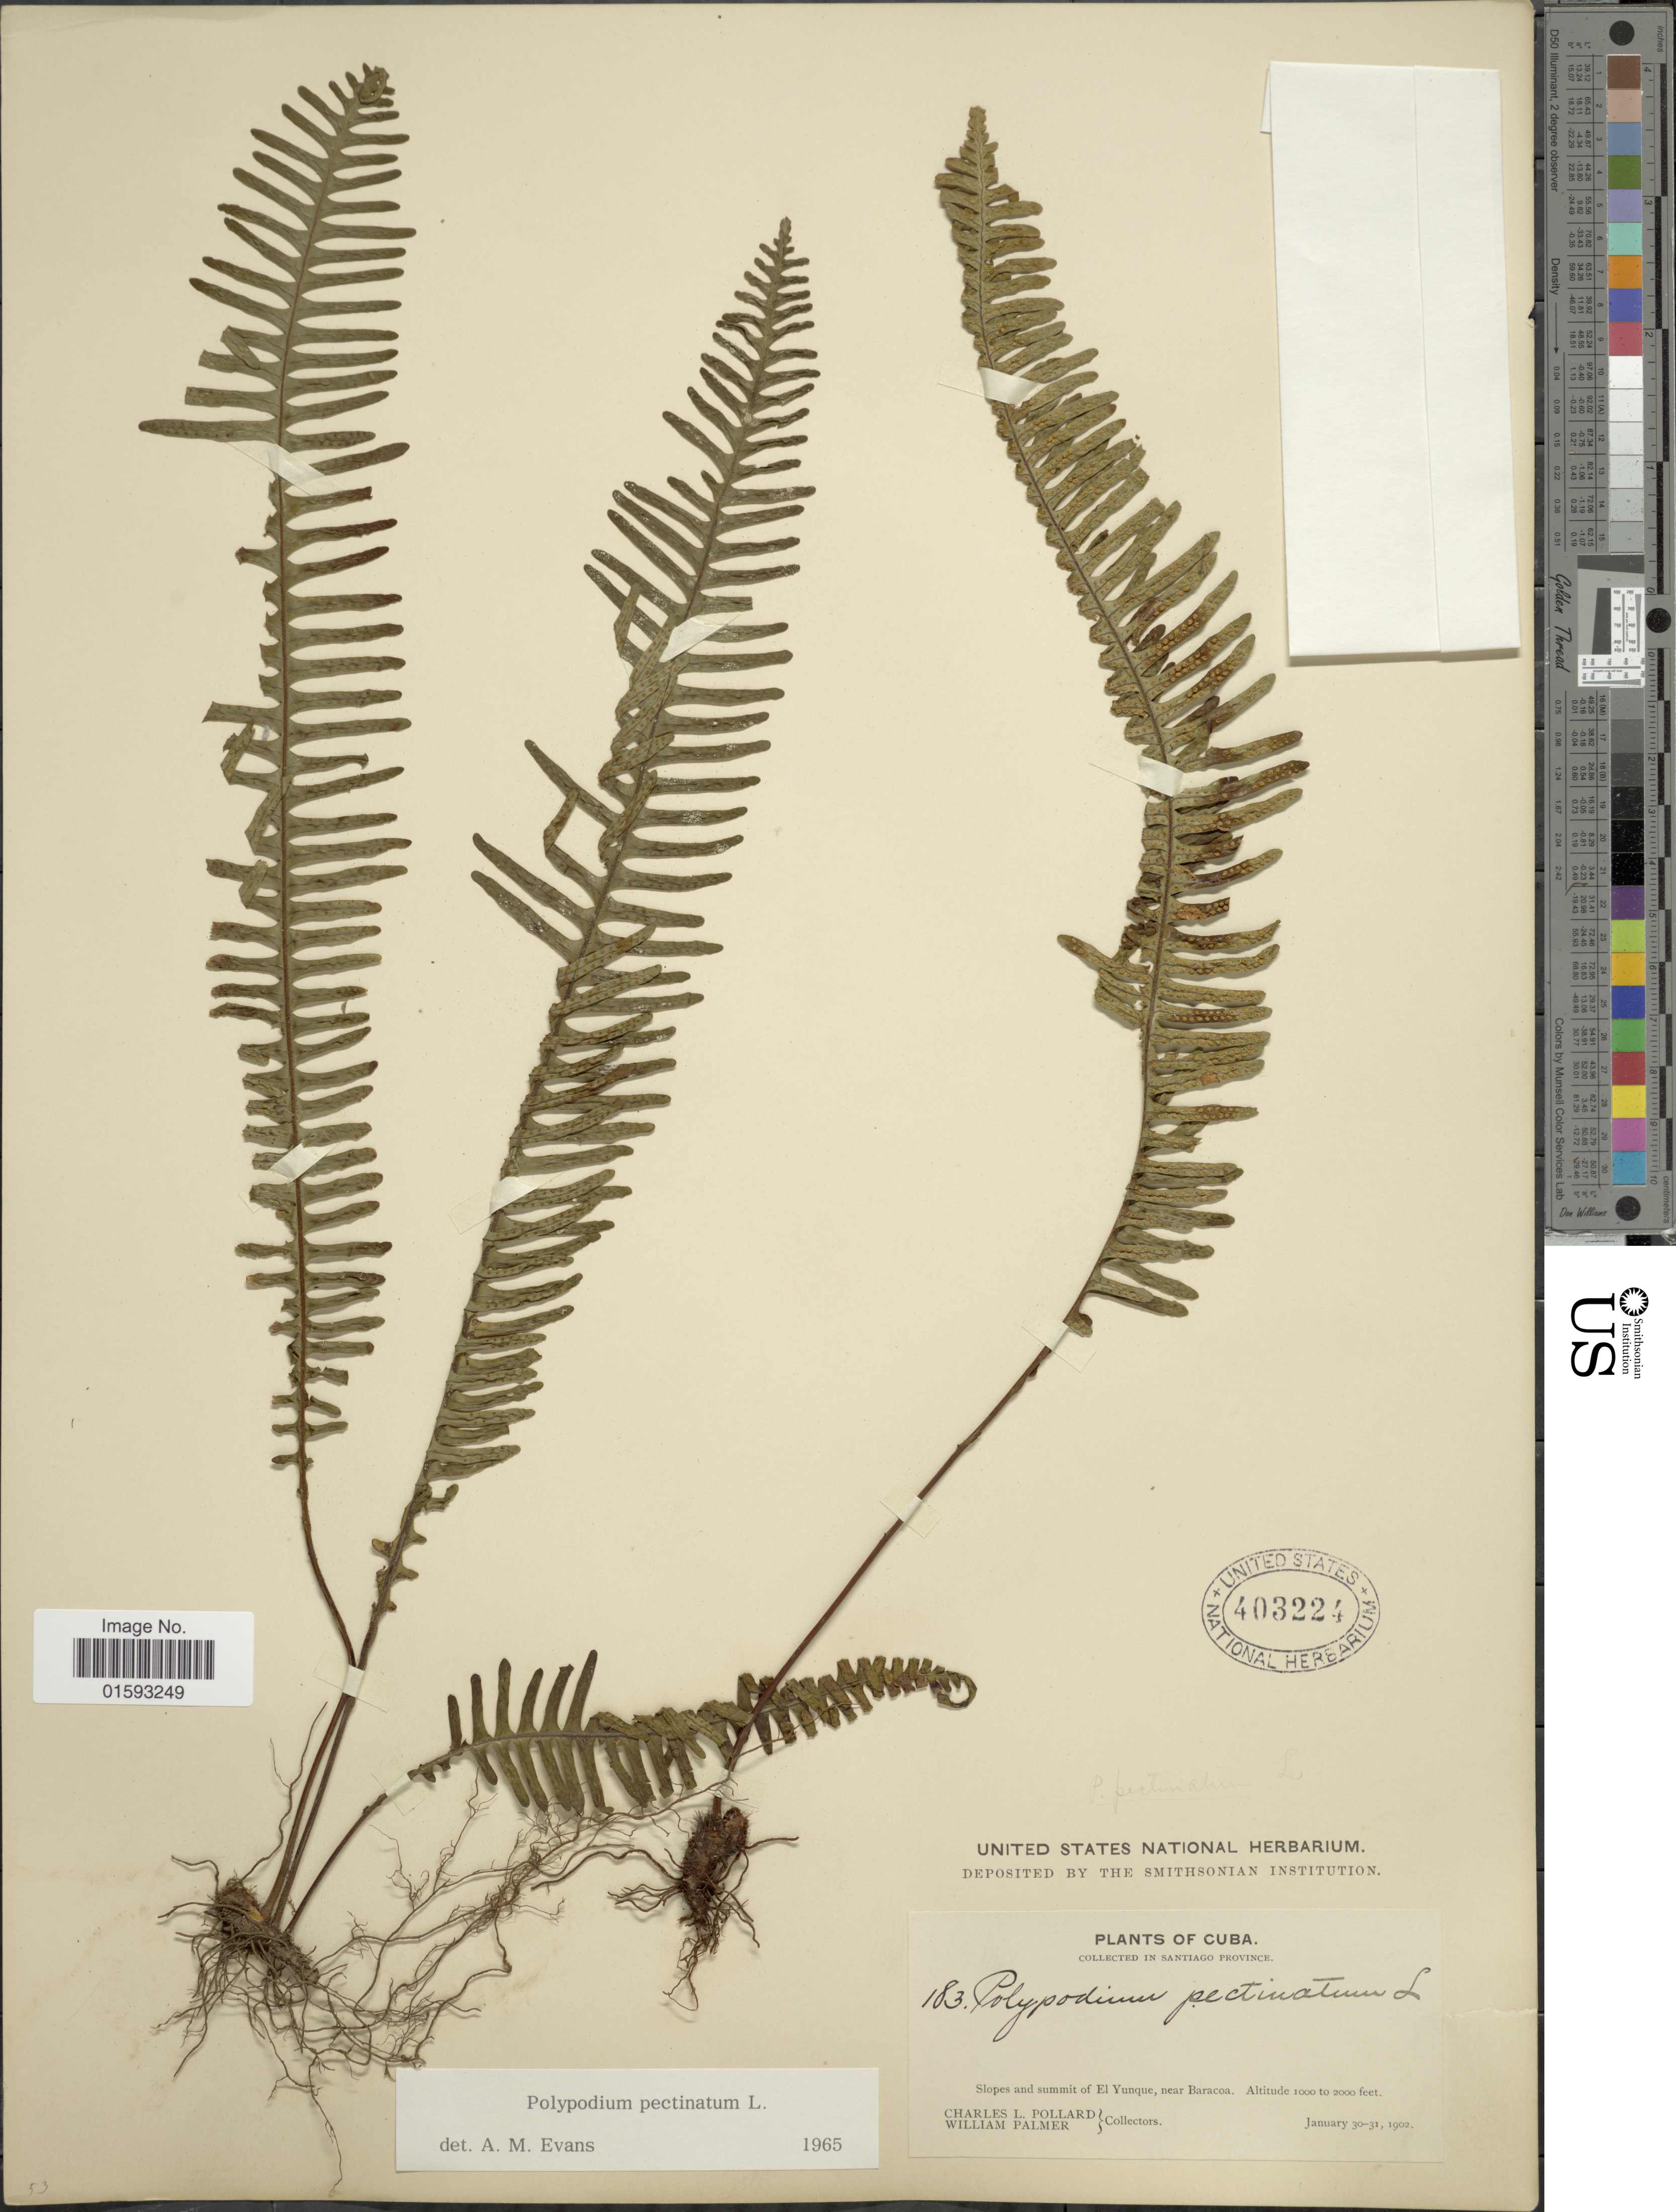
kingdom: Plantae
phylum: Tracheophyta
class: Polypodiopsida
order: Polypodiales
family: Polypodiaceae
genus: Pecluma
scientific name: Pecluma pectinata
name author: (L.) M.G. Price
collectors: C. L. Pollard & W. Palmer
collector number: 183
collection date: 1902-01-30/1902-01-31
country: Cuba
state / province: Santiago de Cuba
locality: Slopes and summit of El Yunque, near Baracoa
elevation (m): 305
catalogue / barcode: US 403224